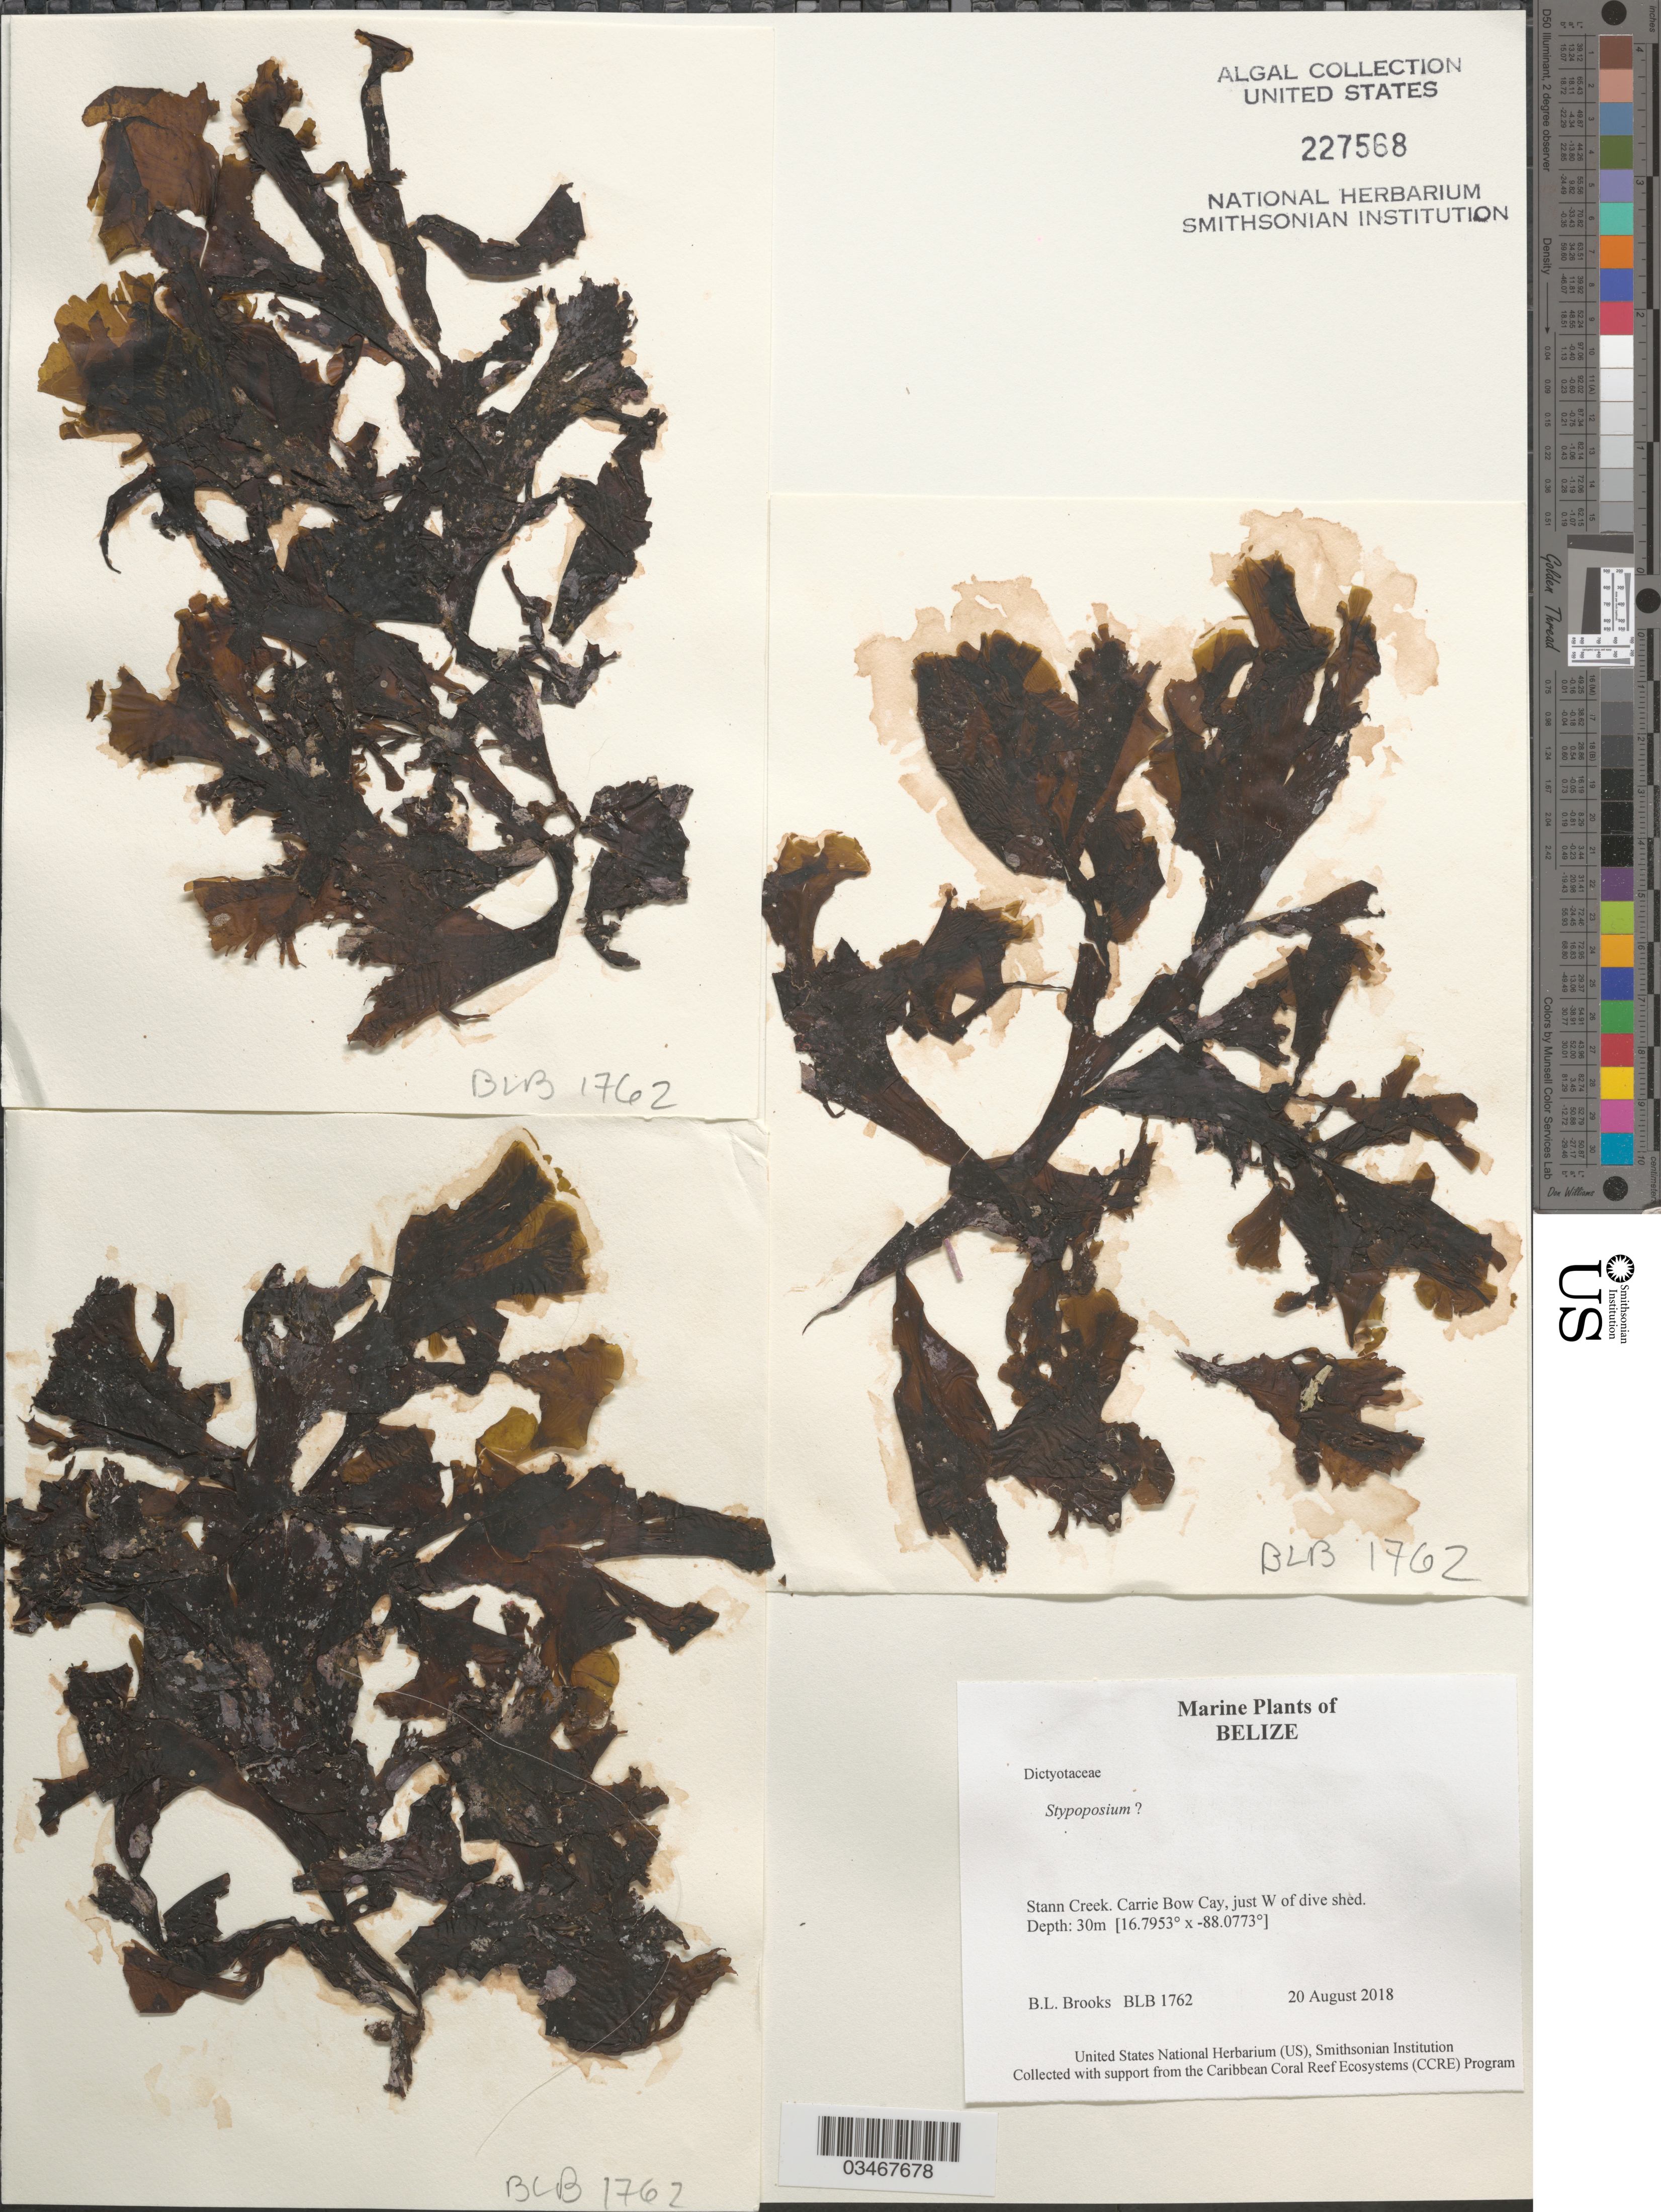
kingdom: Chromista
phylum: Ochrophyta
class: Phaeophyceae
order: Dictyotales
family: Dictyotaceae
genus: Stypopodium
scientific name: Stypopodium sp.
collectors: B. Brooks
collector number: BLB 1762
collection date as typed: Transcribed d/m/y: 20/8/2018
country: Belize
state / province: Stann Creek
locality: Carrie Bow Cay, just W of dive shed.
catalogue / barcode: US 227568